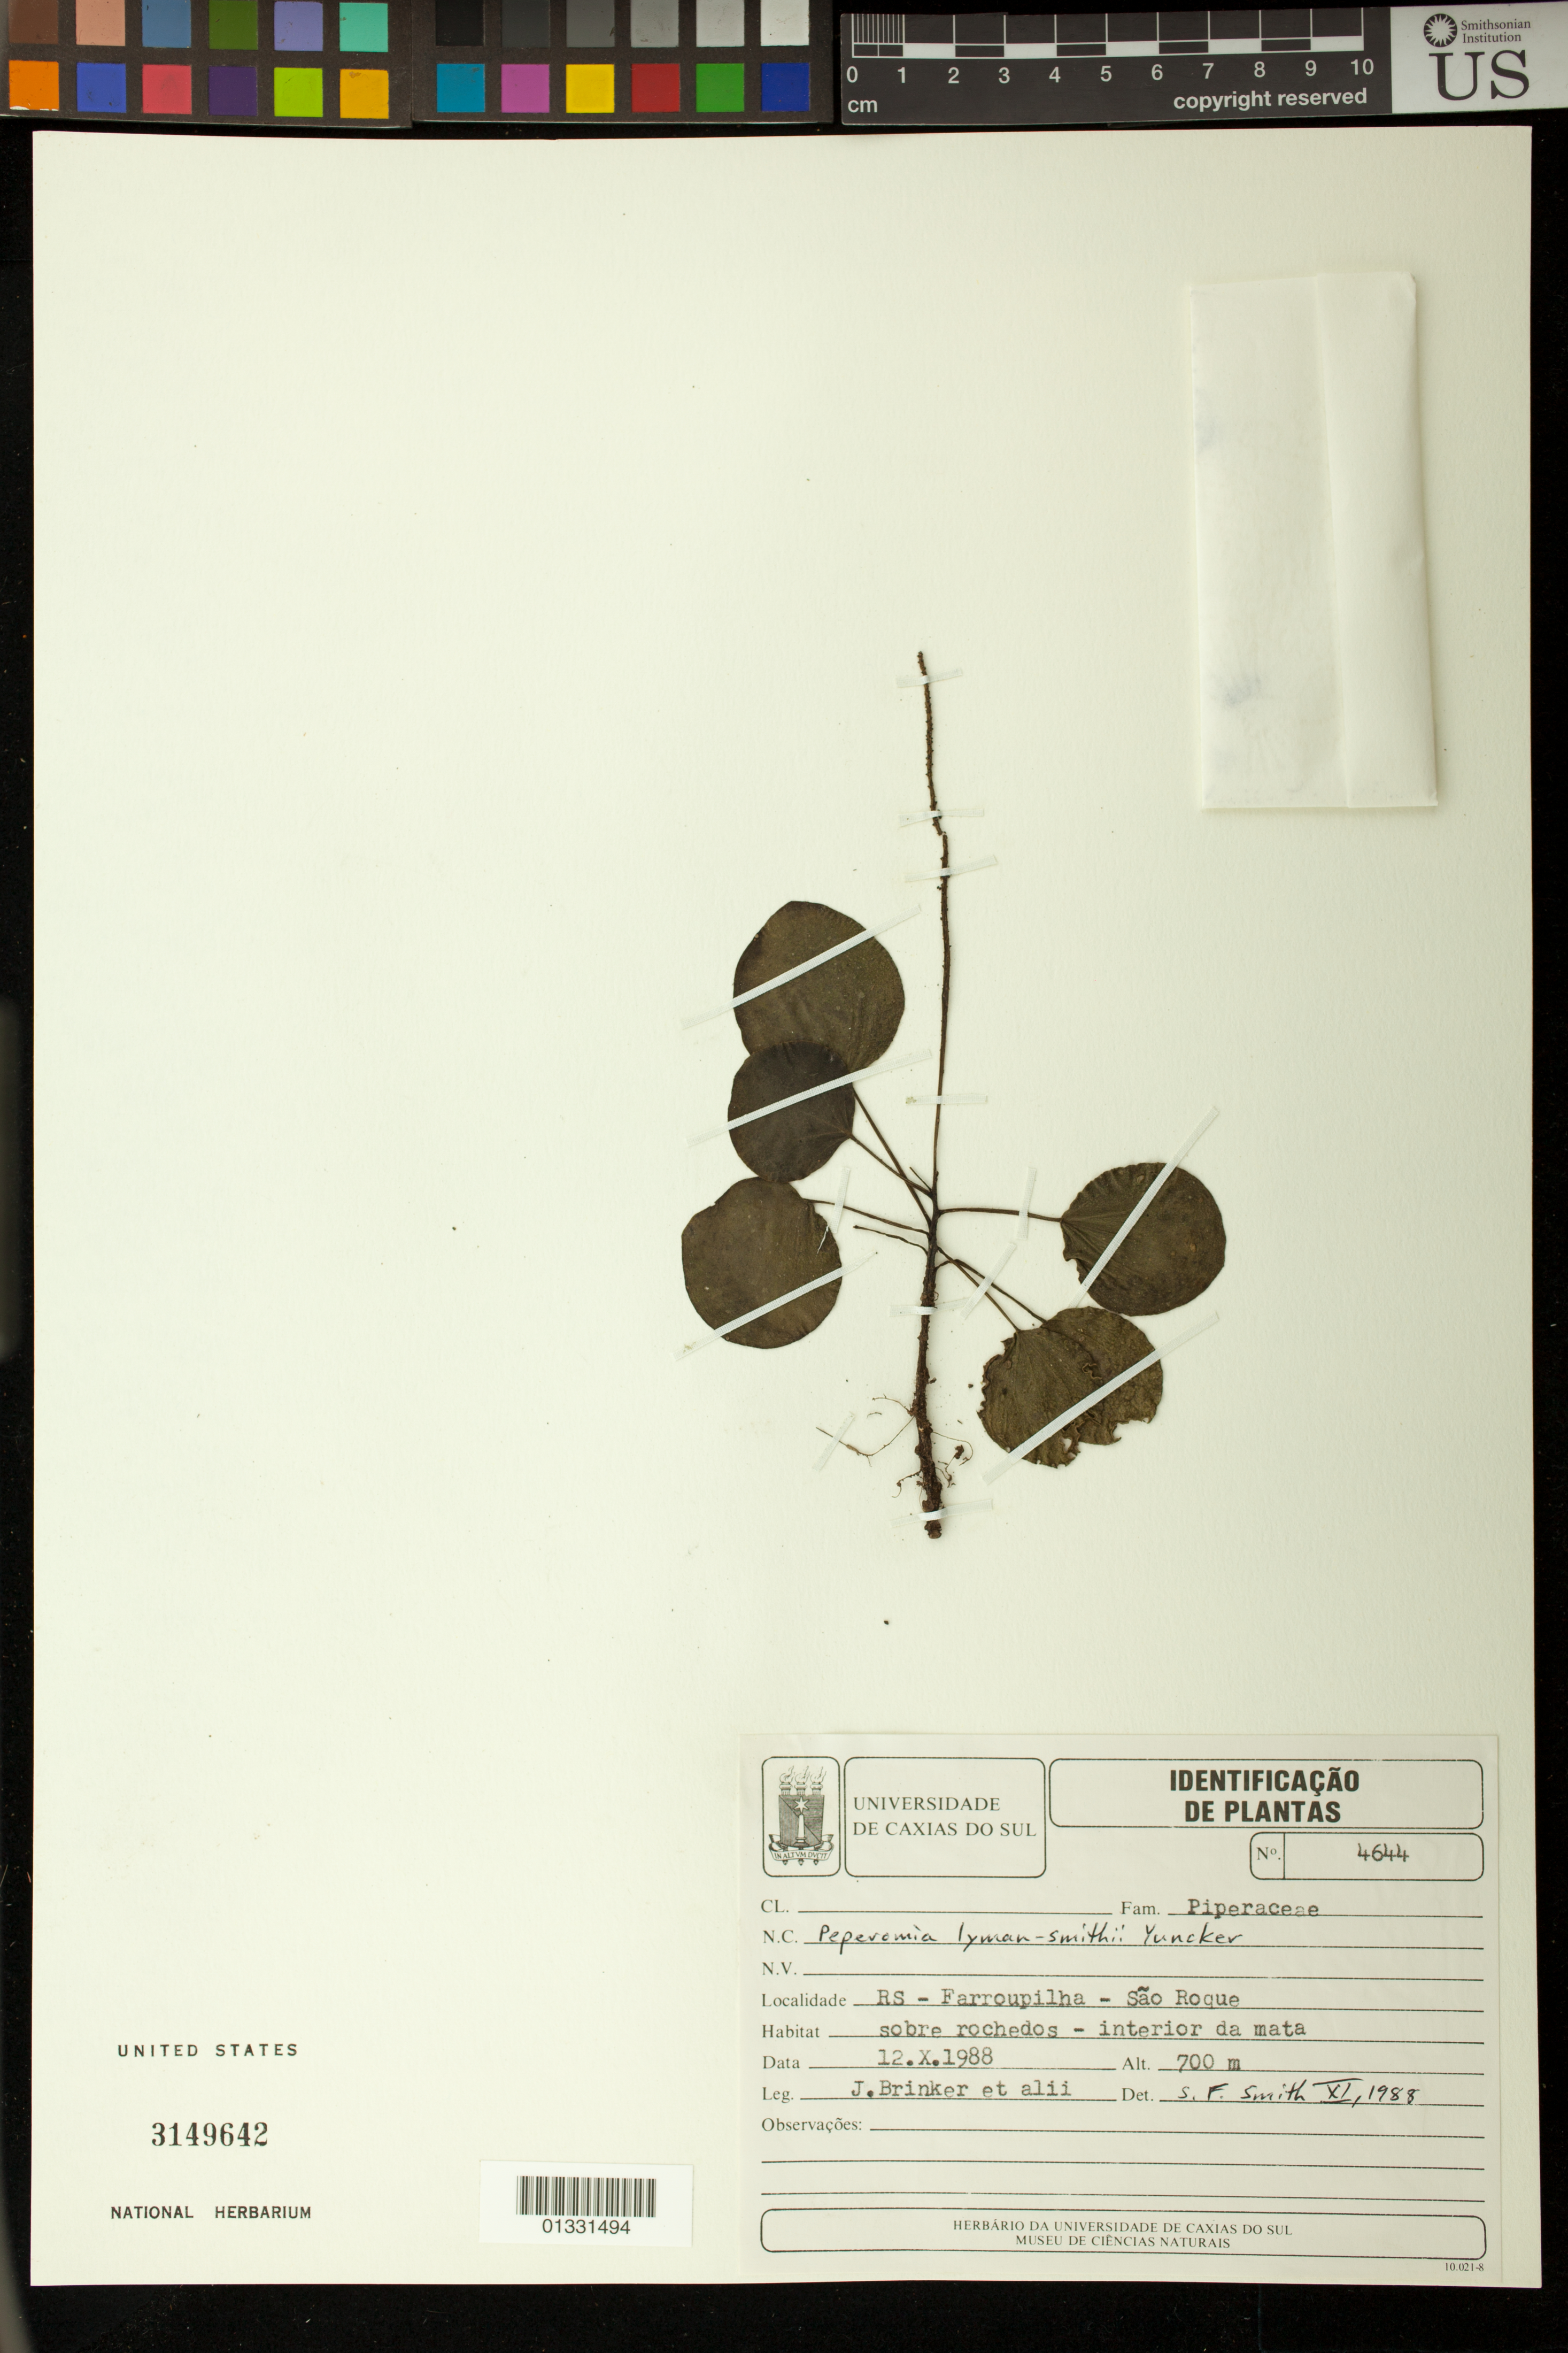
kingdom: Plantae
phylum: Tracheophyta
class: Magnoliopsida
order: Piperales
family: Piperaceae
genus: Peperomia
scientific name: Peperomia lyman-smithii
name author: Yunck.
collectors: J. Brinker & et al.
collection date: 1988-10-12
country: Brazil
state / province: Rio Grande do Sul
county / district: Farroupilha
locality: São Roque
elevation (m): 700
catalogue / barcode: US 3149642